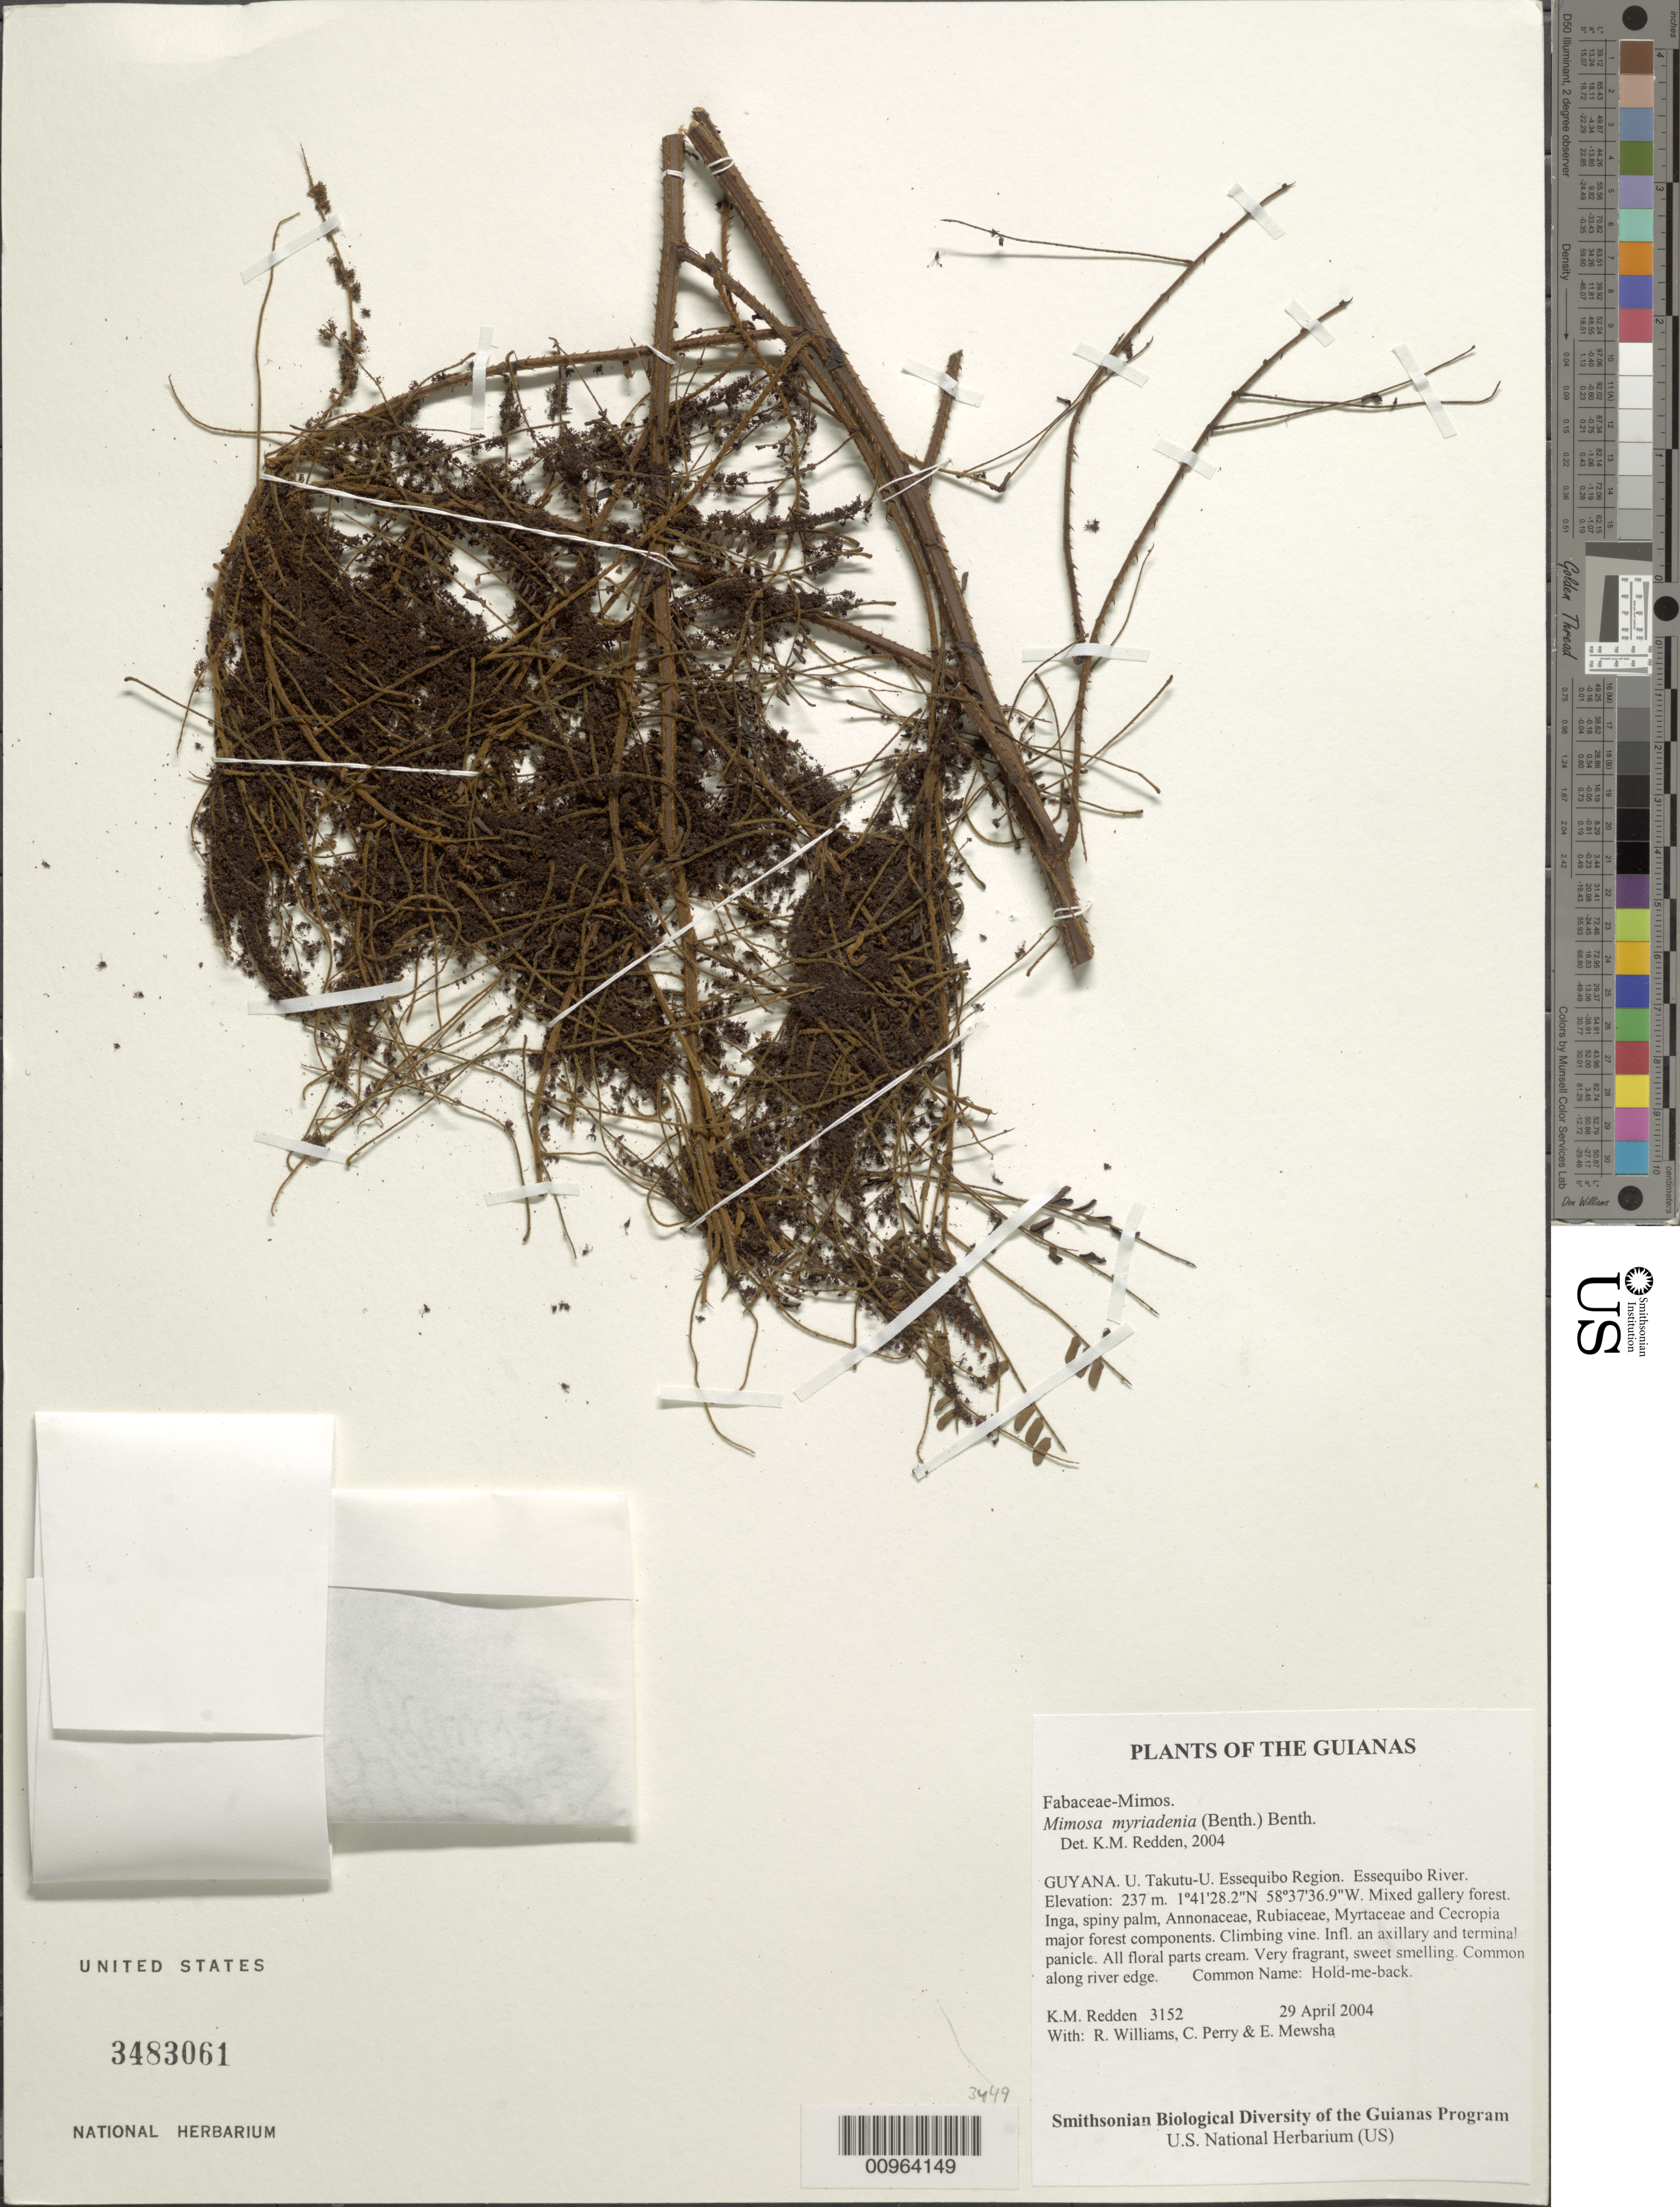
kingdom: Plantae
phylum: Tracheophyta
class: Magnoliopsida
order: Fabales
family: Fabaceae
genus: Mimosa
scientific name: Mimosa myriadenia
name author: Benth.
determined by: Redden, K. M.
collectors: K. M. Redden, R. Williams, C. Perry & E. Mewsha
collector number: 3152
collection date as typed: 29 April 2004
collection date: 2004-04-29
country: Guyana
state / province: U. Takutu-U. Essequibo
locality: Essequibo River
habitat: Mixed gallery forest. Inga, spiny palm, Annonaceae, Rubiaceae, Myrtaceae and Cecropia major forest components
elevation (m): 237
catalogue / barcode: US 3483061